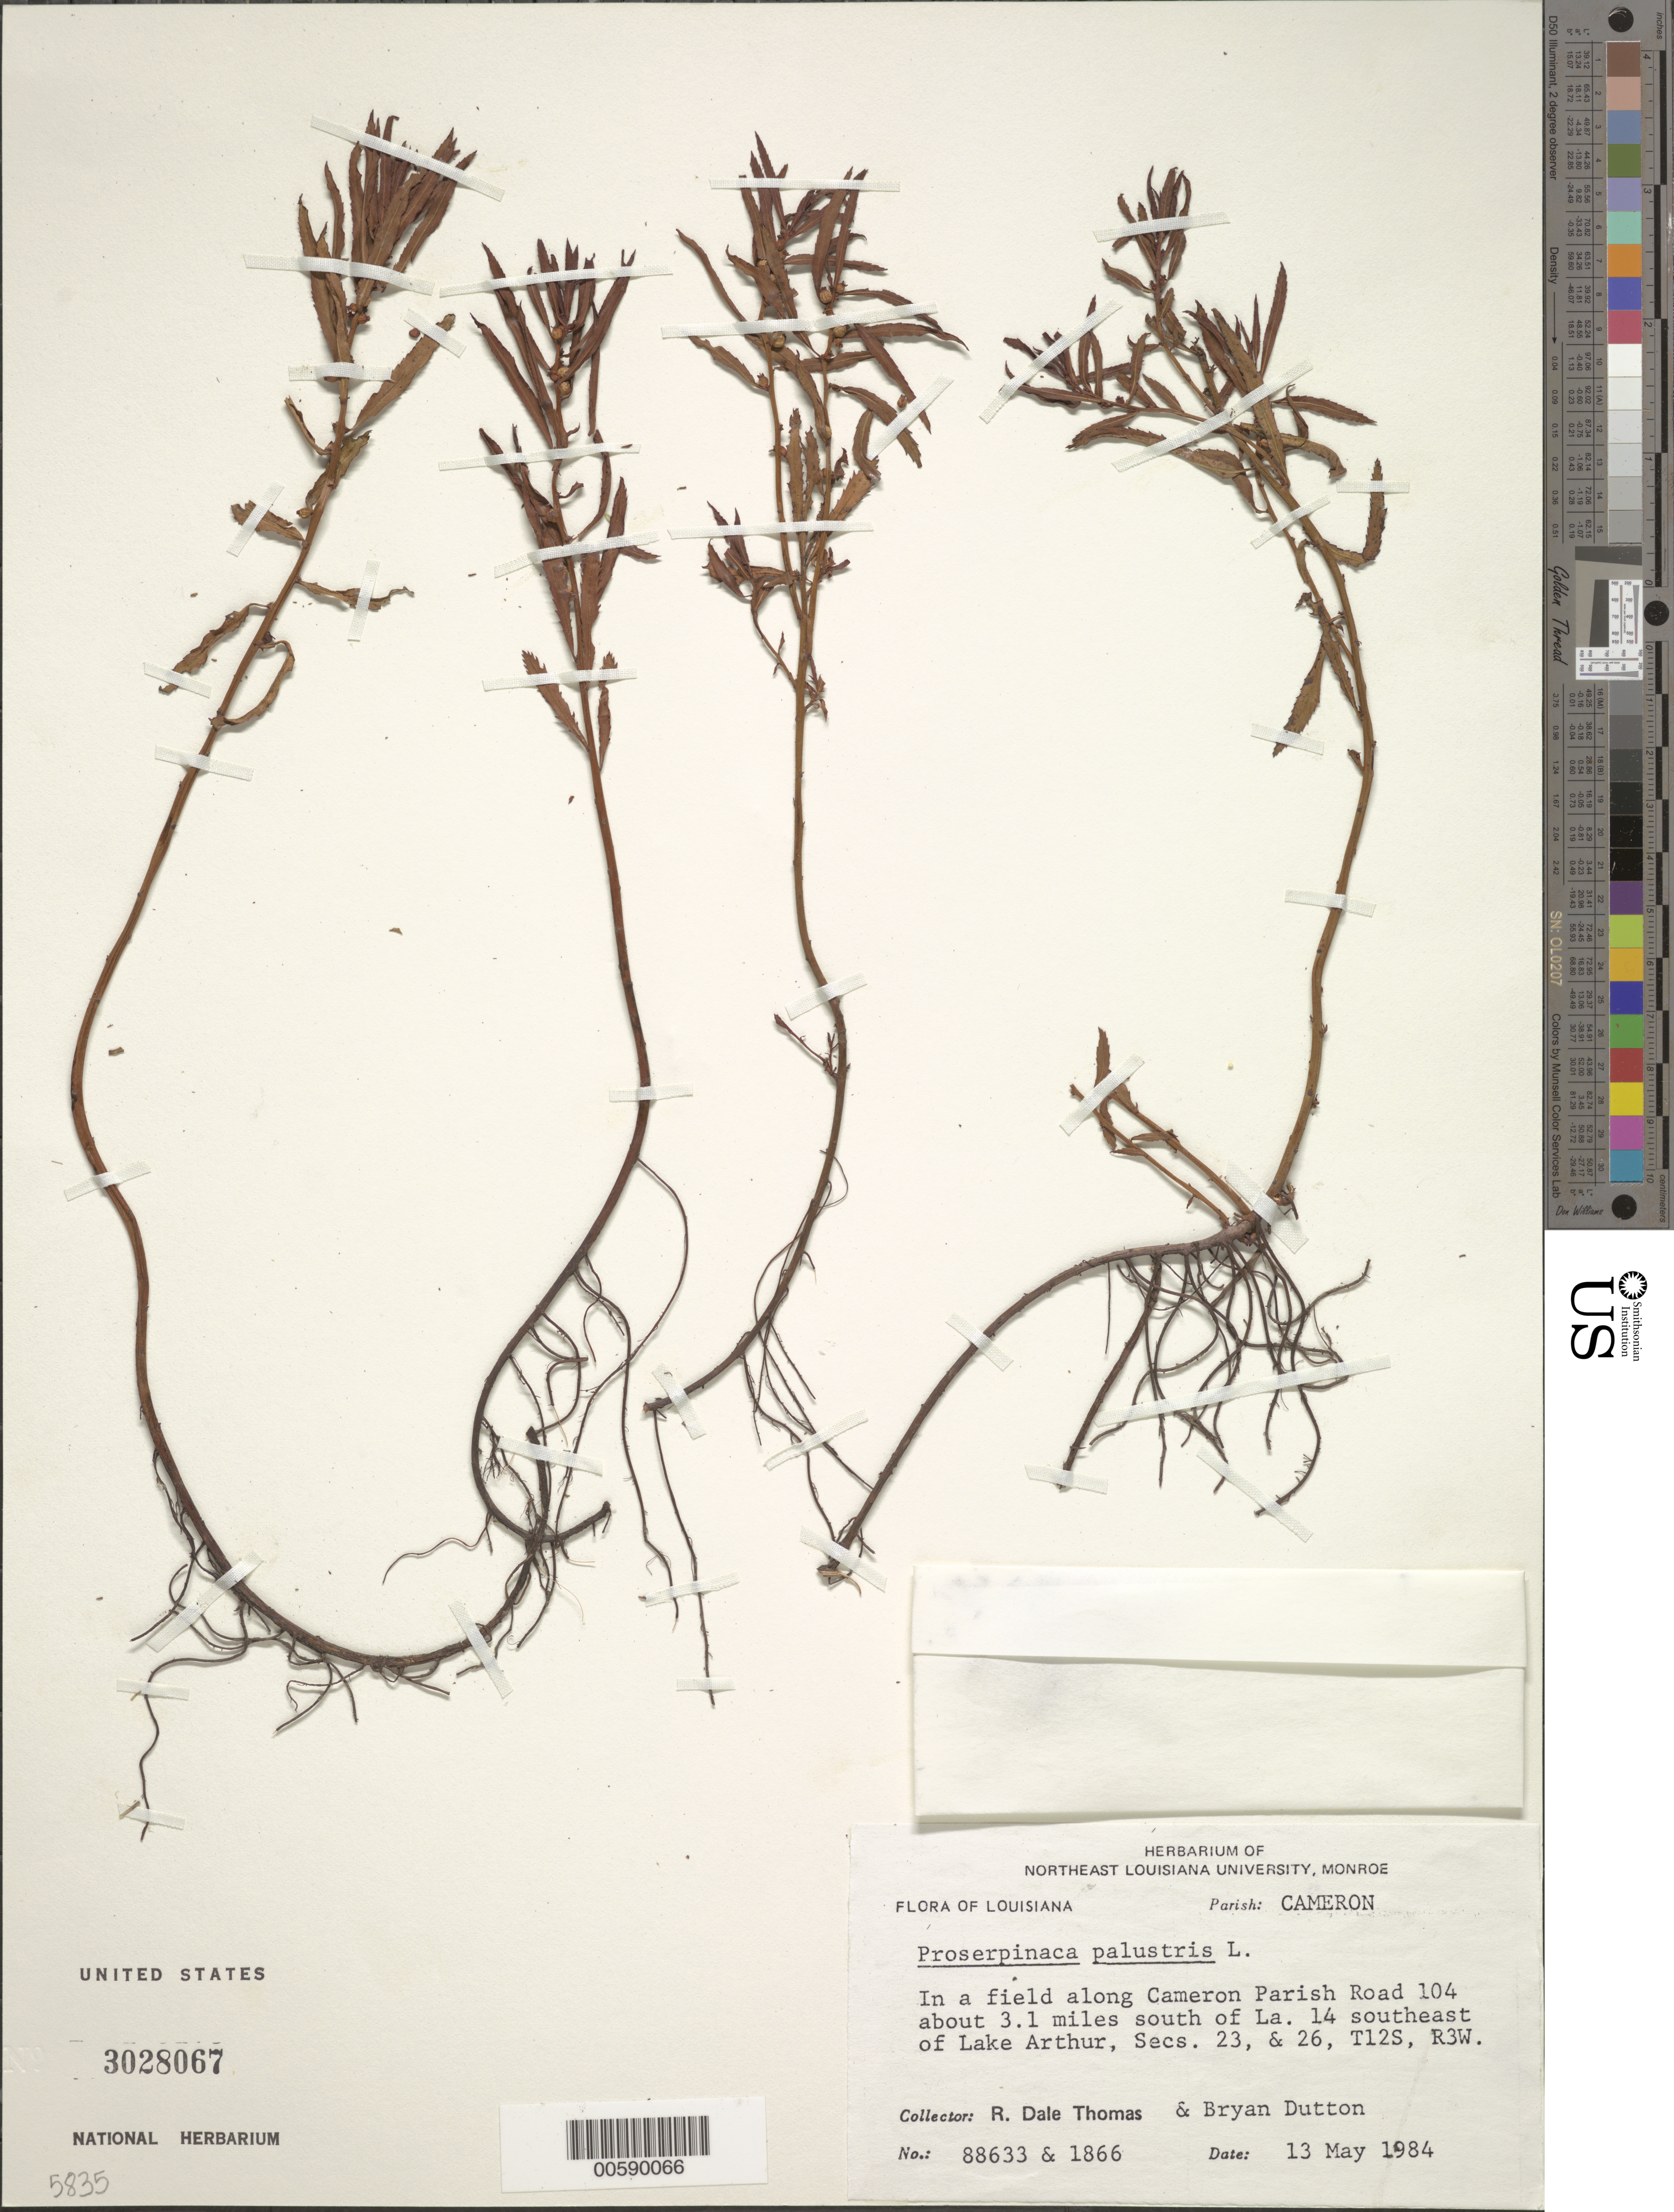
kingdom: Plantae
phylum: Tracheophyta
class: Magnoliopsida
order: Saxifragales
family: Haloragaceae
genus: Proserpinaca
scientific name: Proserpinaca palustris var. amblyogona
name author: Fernald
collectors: R. Thomas & B. Dutton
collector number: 88633 / 1866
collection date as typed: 13 May 1984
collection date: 1984-05-13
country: United States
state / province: Louisiana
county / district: Cameron Parish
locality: Along Cameron Parish Road, SE of Lake Arthur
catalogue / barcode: US 3028067